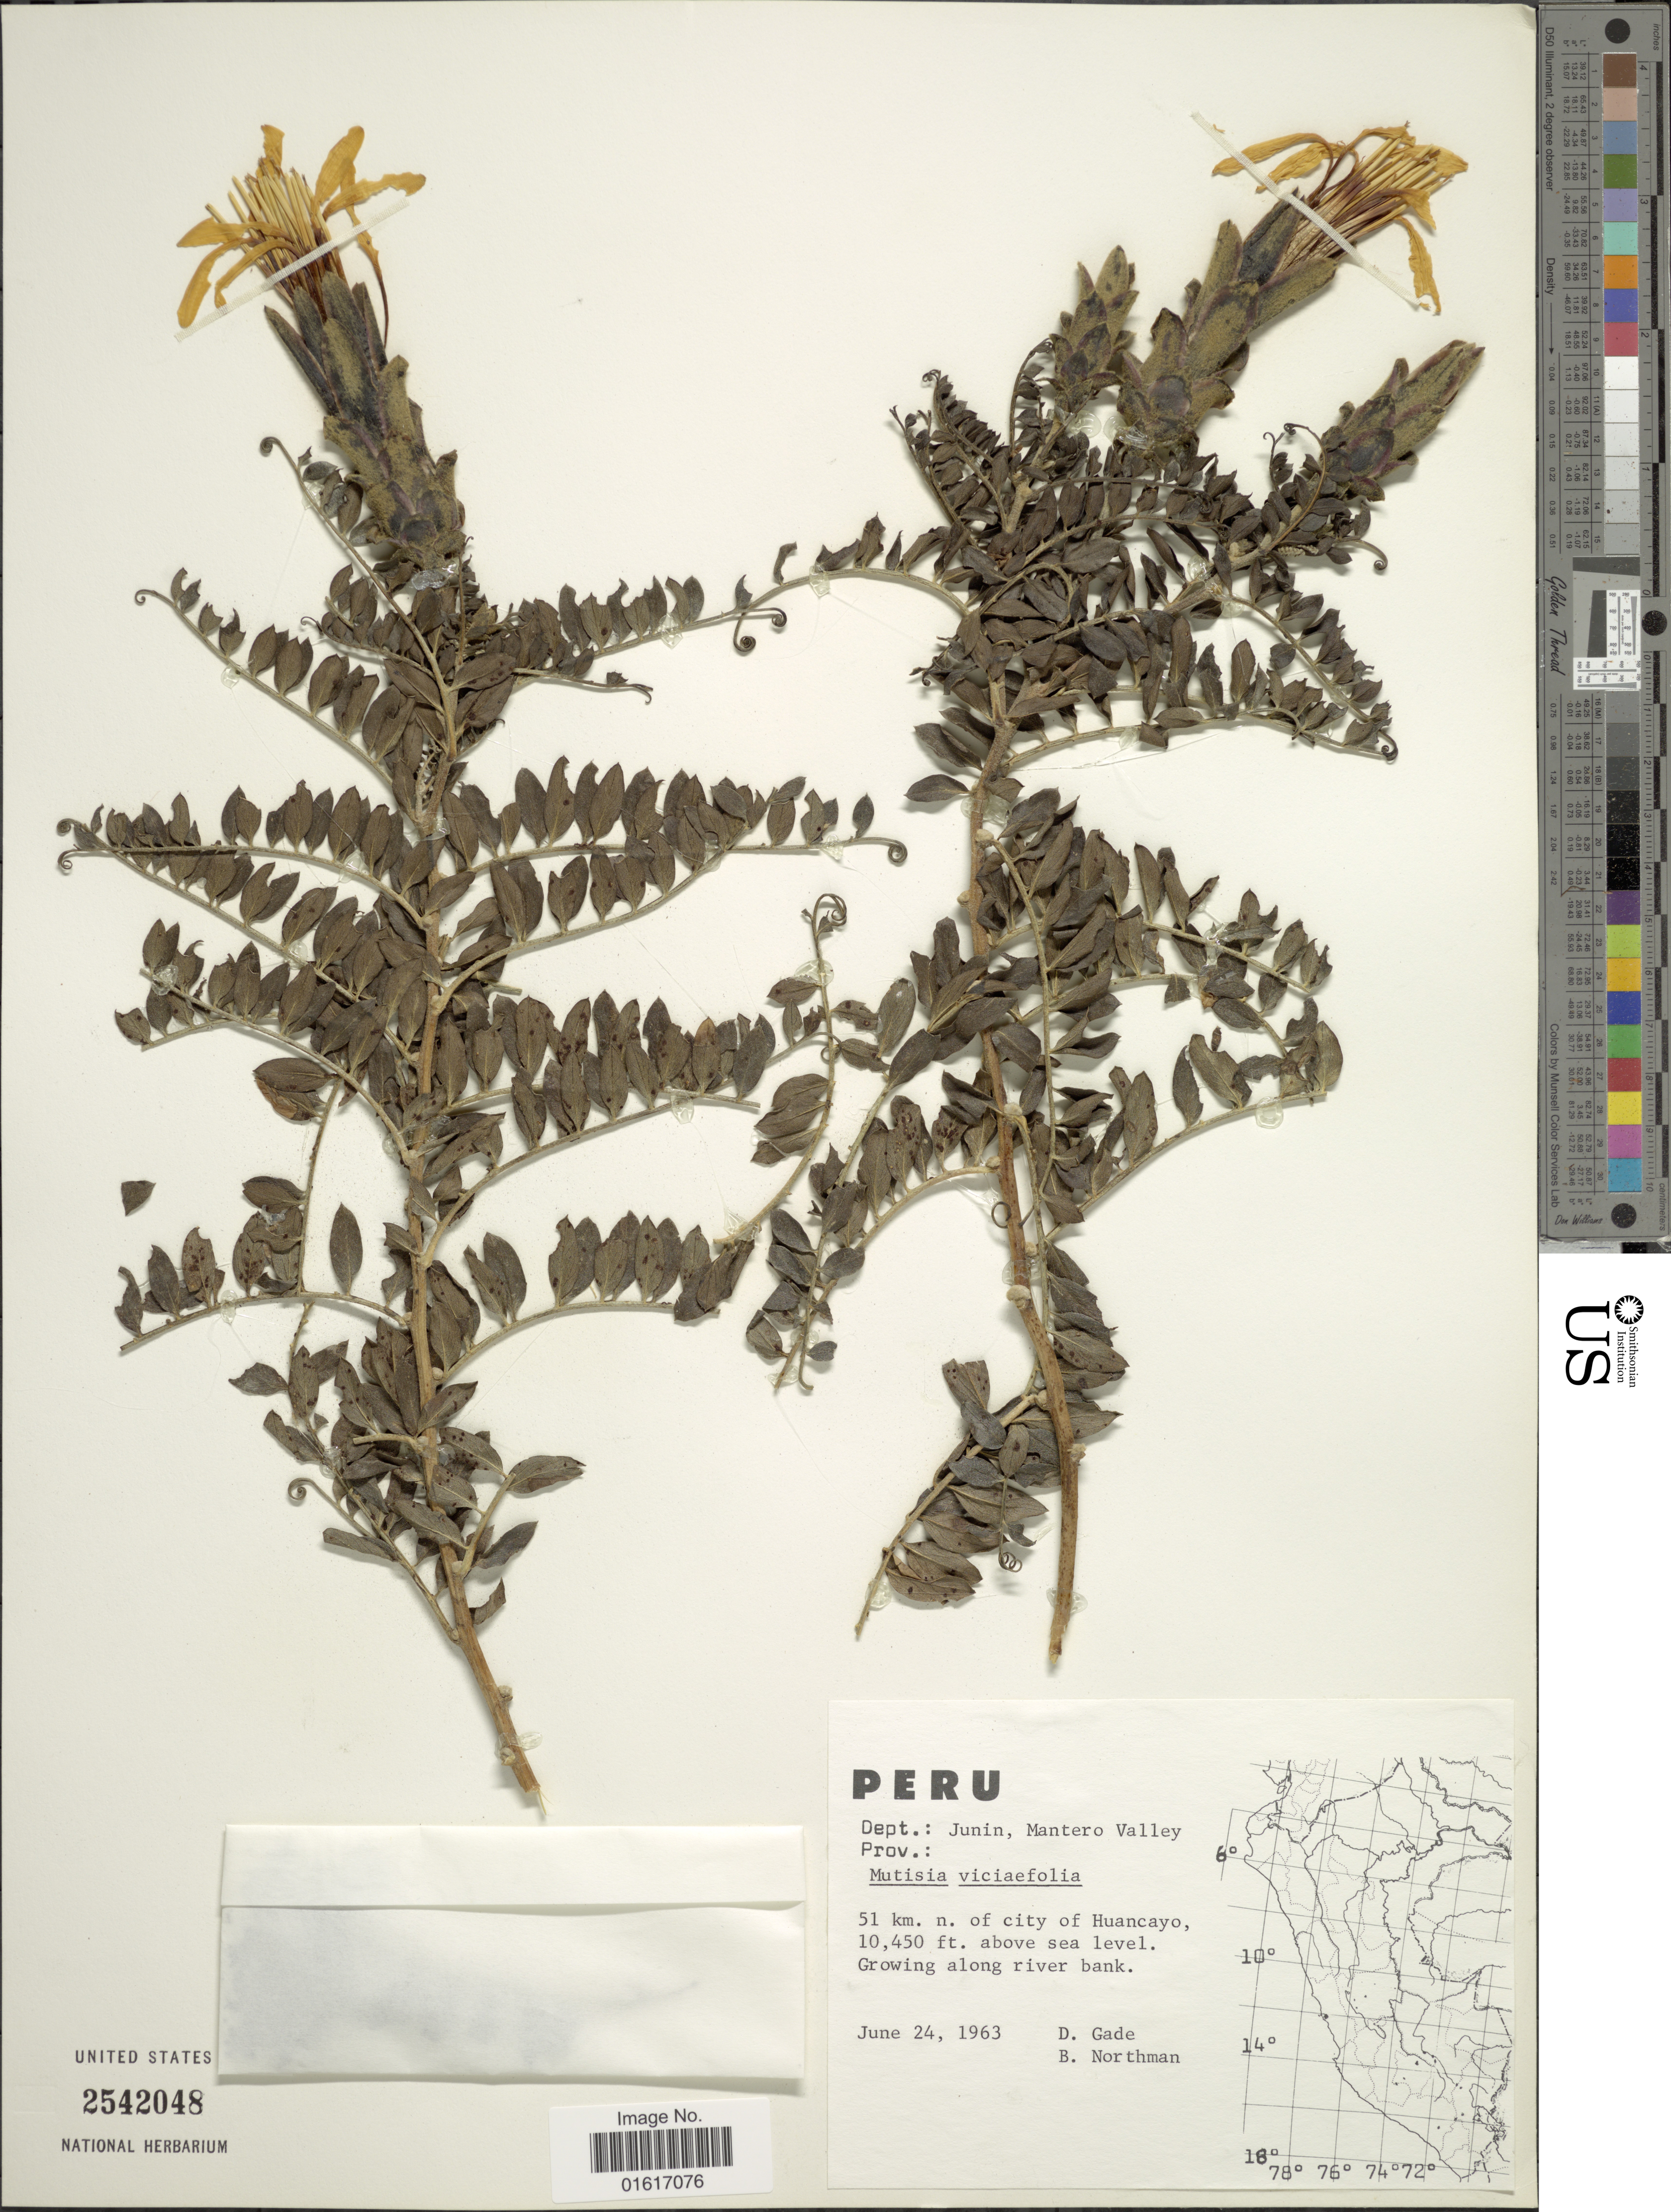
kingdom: Plantae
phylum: Tracheophyta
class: Magnoliopsida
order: Asterales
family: Asteraceae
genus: Mutisia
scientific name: Mutisia acuminata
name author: Ruiz & Pav.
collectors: D. Gade & B. Northman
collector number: s,n,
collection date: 1963-06-24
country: Peru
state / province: Junín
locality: Mantero Valley, 51 km n. of city of Huancayo, above sealevel, growing along river bank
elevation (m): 3185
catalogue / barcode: US 2542048